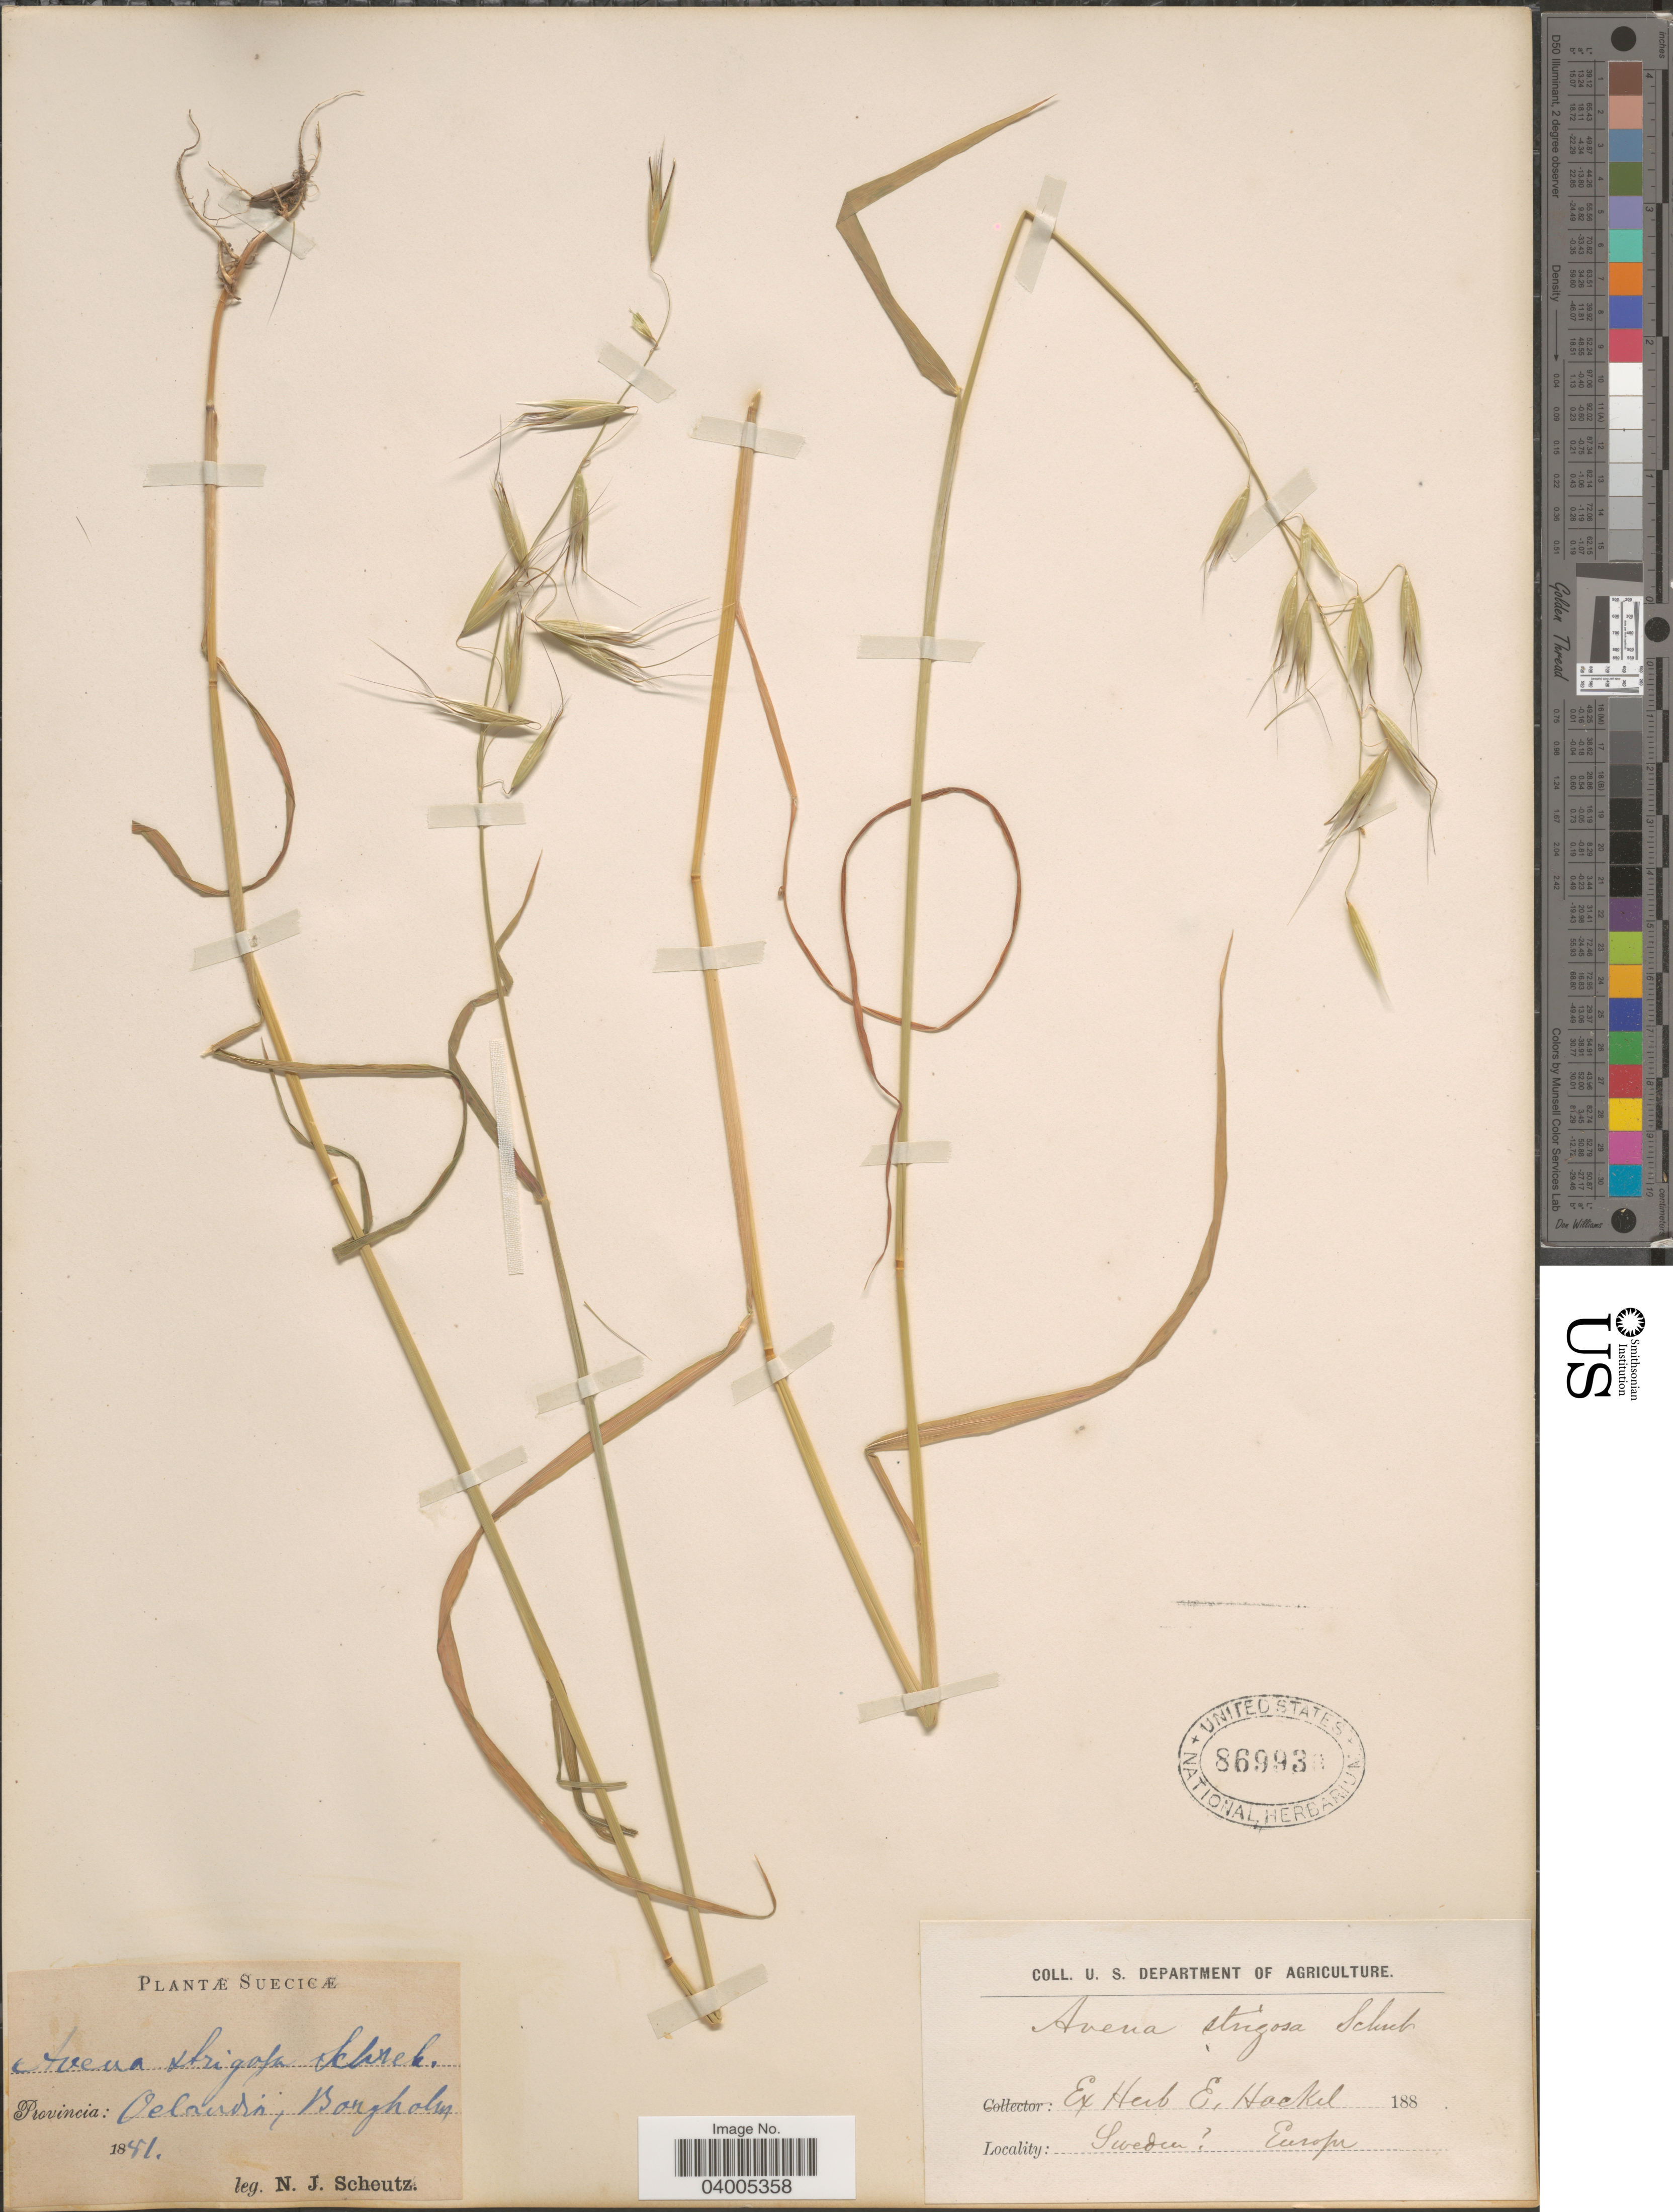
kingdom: Plantae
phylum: Tracheophyta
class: Liliopsida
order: Poales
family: Poaceae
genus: Avena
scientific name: Avena strigosa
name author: Schreb.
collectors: N. Scheutz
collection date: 1881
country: Sweden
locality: Suecicæ. Provincia: Oelandia, Borgholm.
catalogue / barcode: US 869930